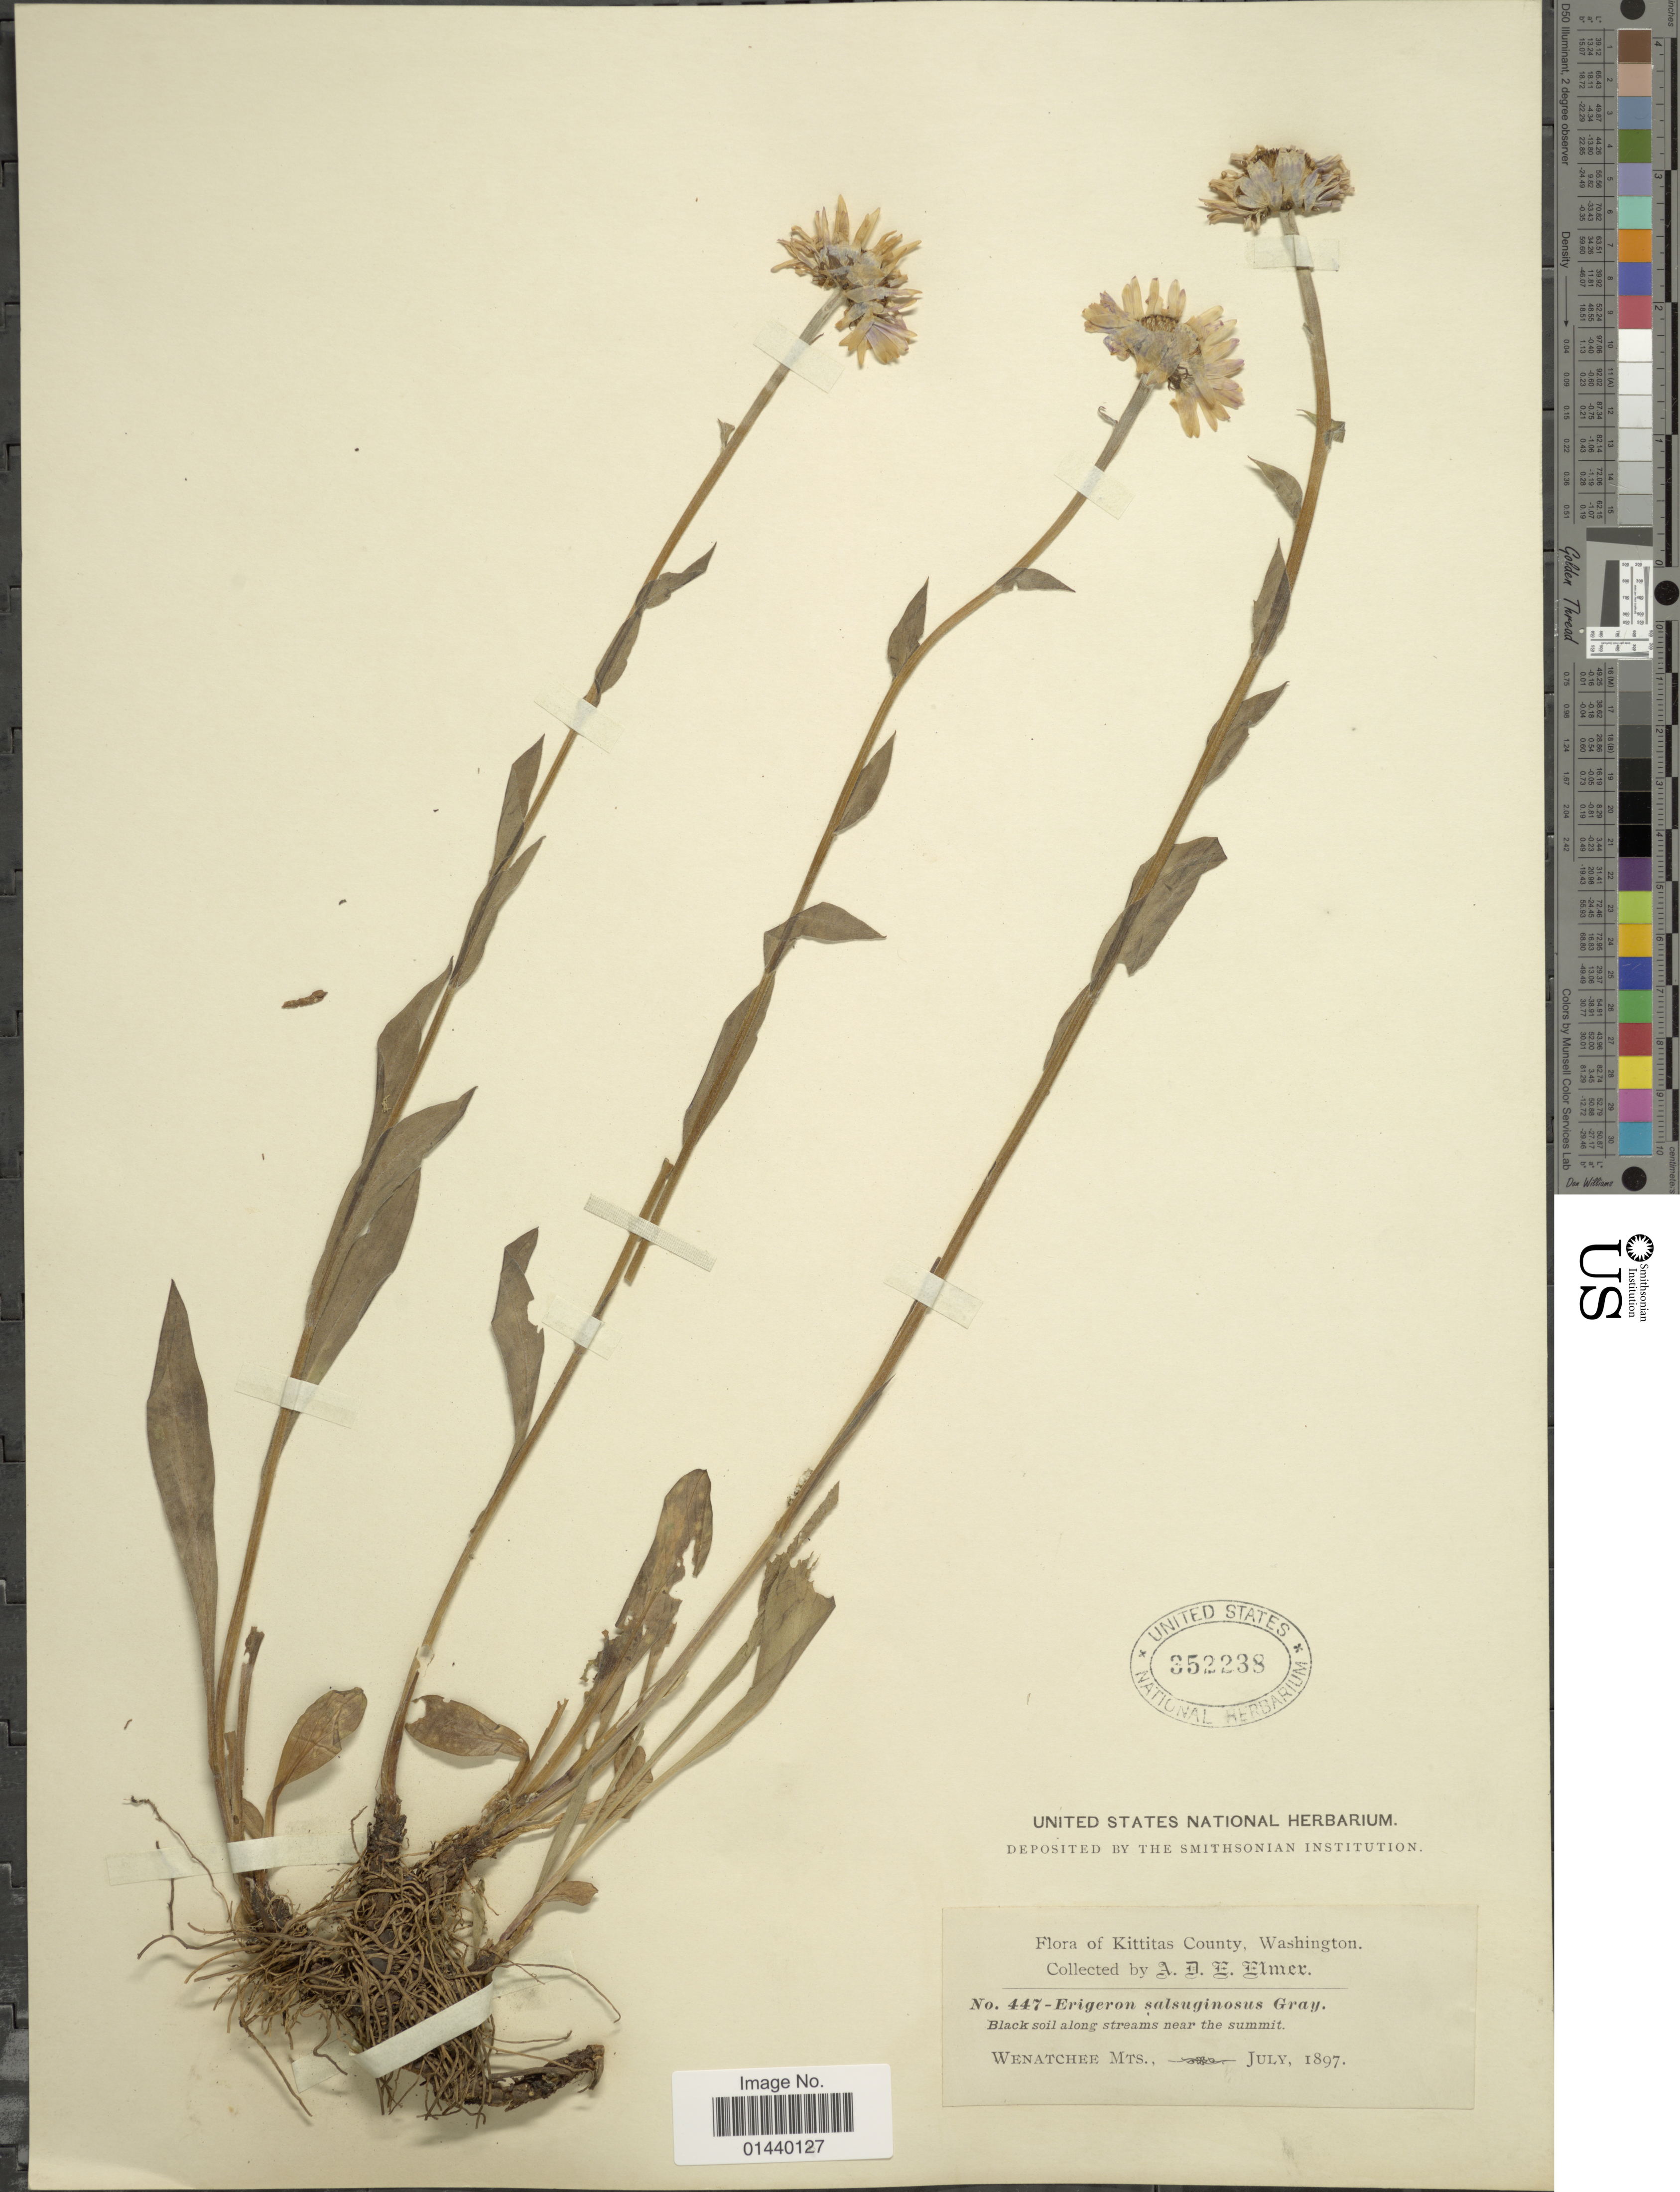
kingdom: Plantae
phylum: Tracheophyta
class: Magnoliopsida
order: Asterales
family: Asteraceae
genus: Erigeron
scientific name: Erigeron salsuginosus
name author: (Richardson ex R. Br.) A. Gray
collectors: A. D. E. Elmer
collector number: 447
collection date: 1897-07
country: United States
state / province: Washington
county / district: Chelan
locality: Kittitqas County. Wenatchee Mts. Black soil along streams near the summit.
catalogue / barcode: US 352238